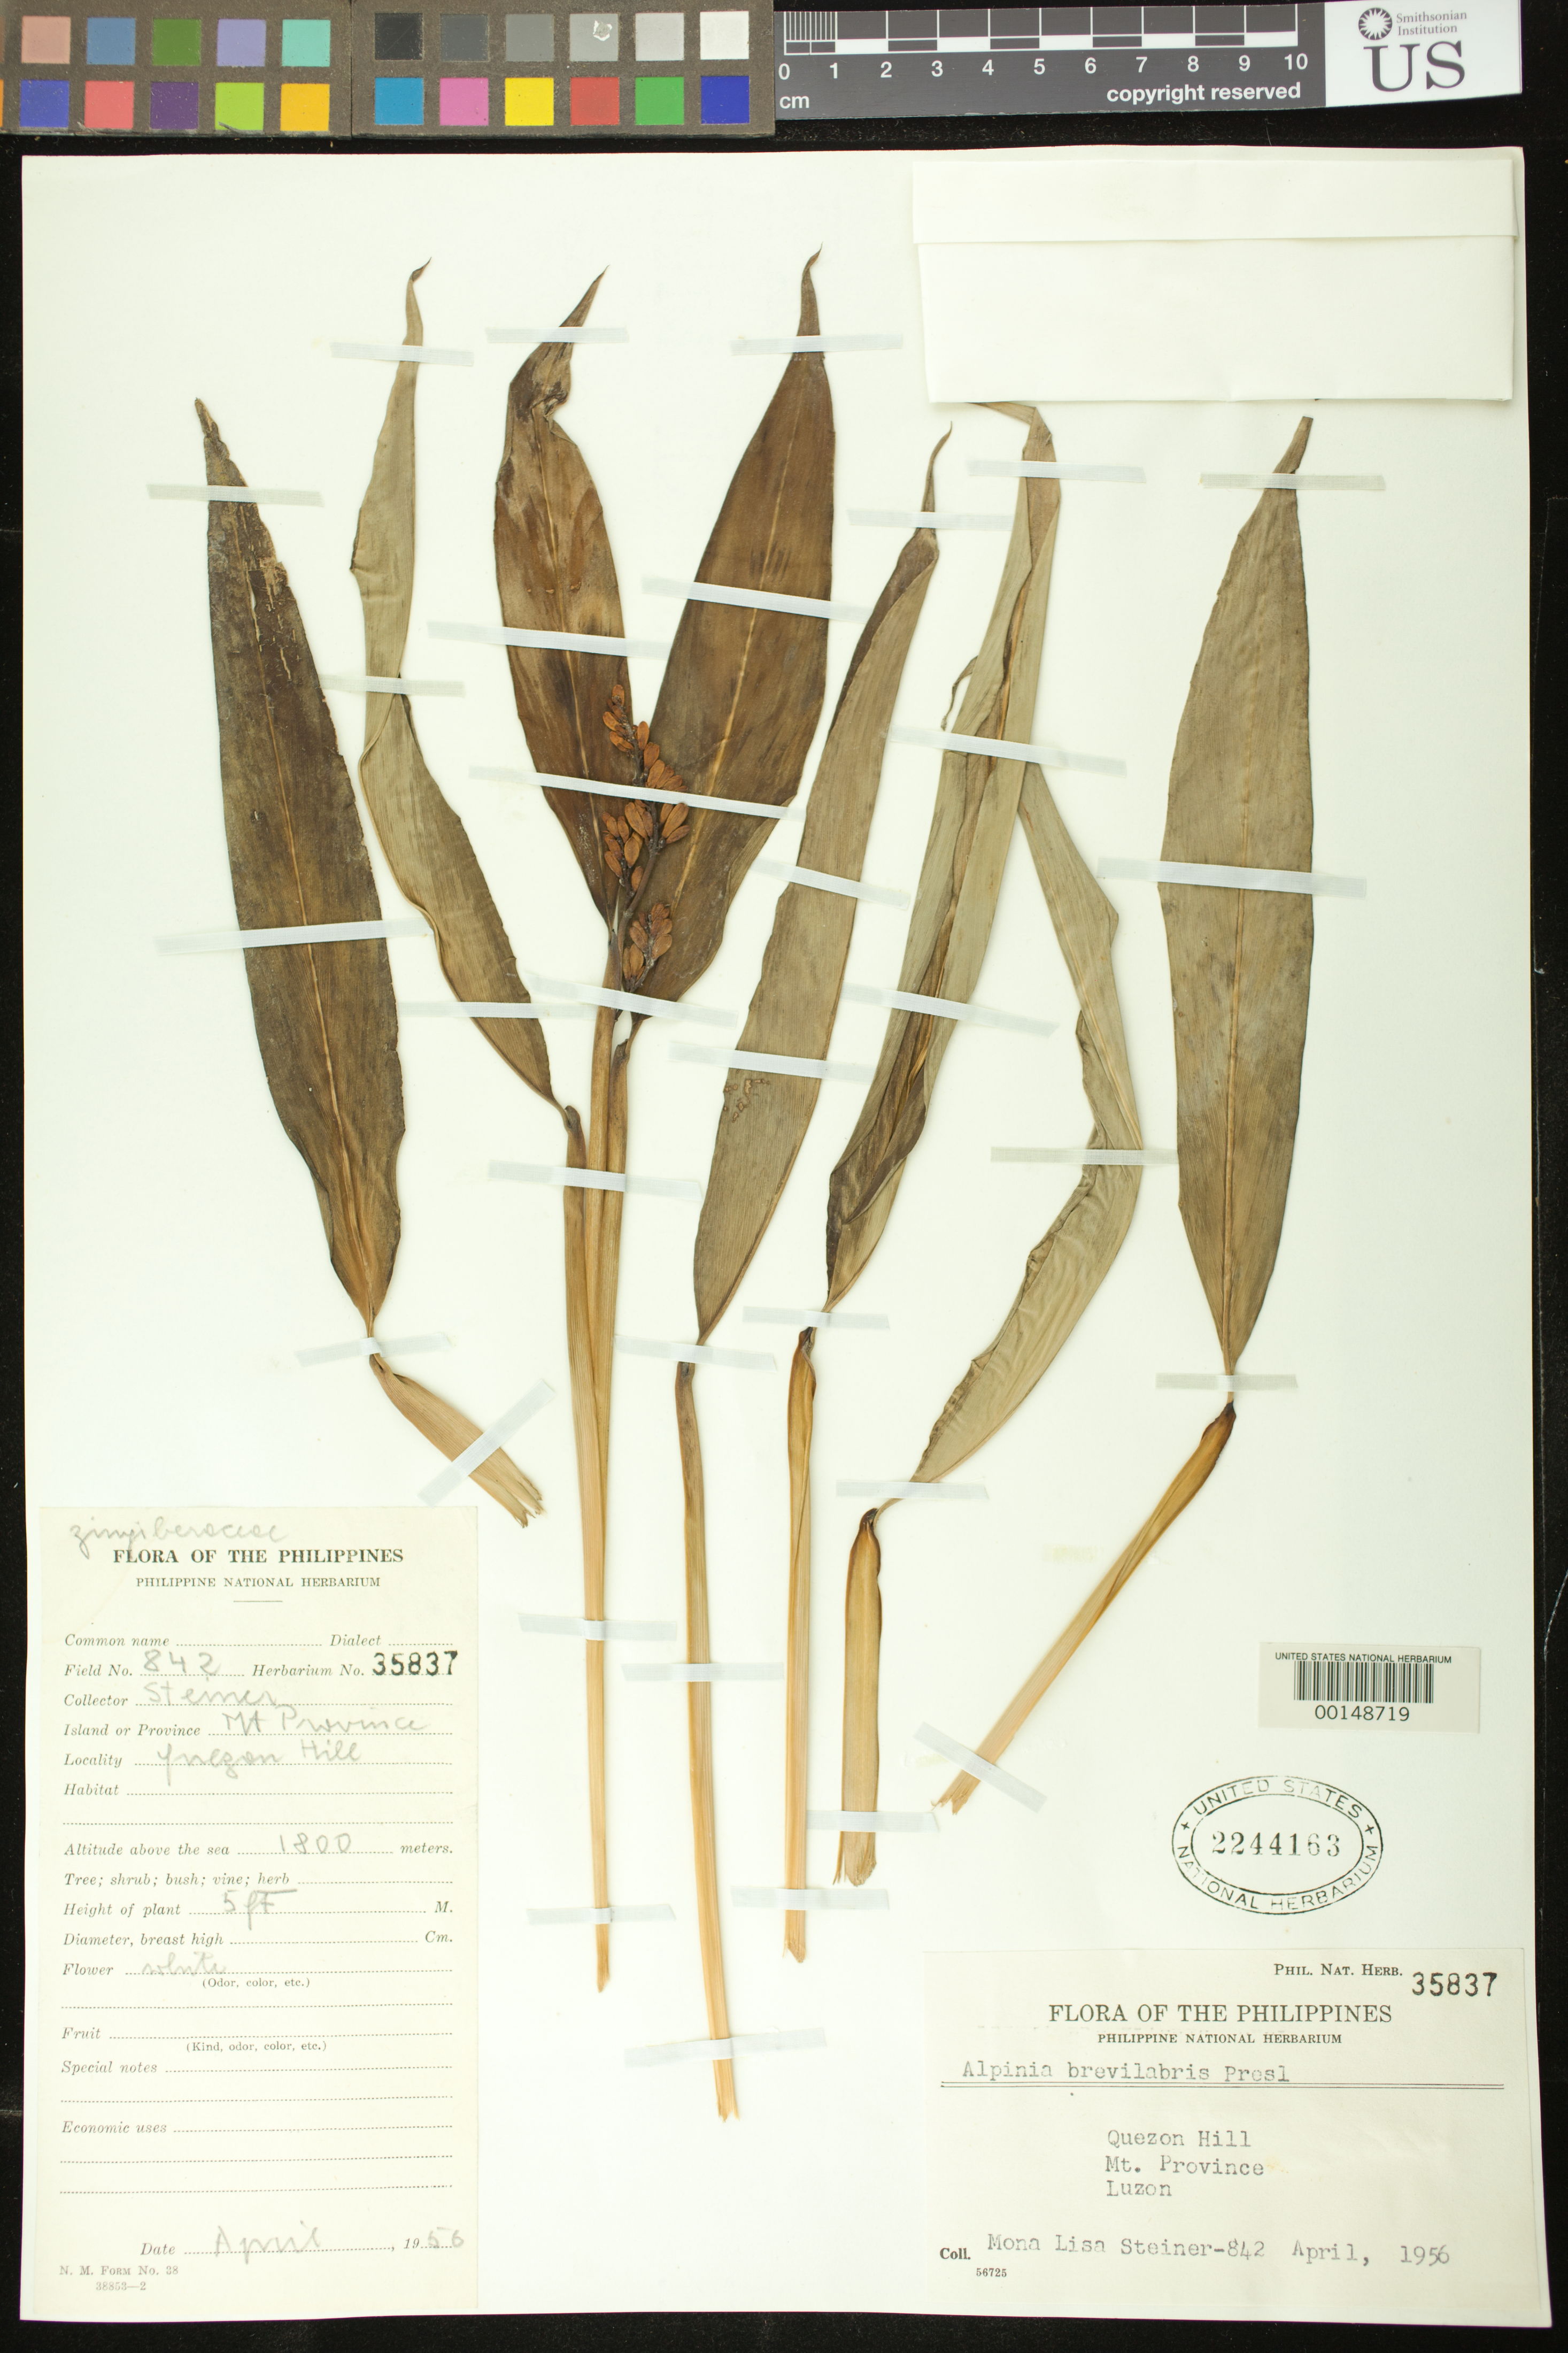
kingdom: Plantae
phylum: Tracheophyta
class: Liliopsida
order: Zingiberales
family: Zingiberaceae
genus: Alpinia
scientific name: Alpinia brevilabris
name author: C. Presl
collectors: M. Steiner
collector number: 842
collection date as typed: Apr 1956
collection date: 1956-04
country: Philippines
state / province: Cordillera (Administrative Region)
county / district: Mountain province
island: Luzon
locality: Quezon hill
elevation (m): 1800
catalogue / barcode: US 2244163